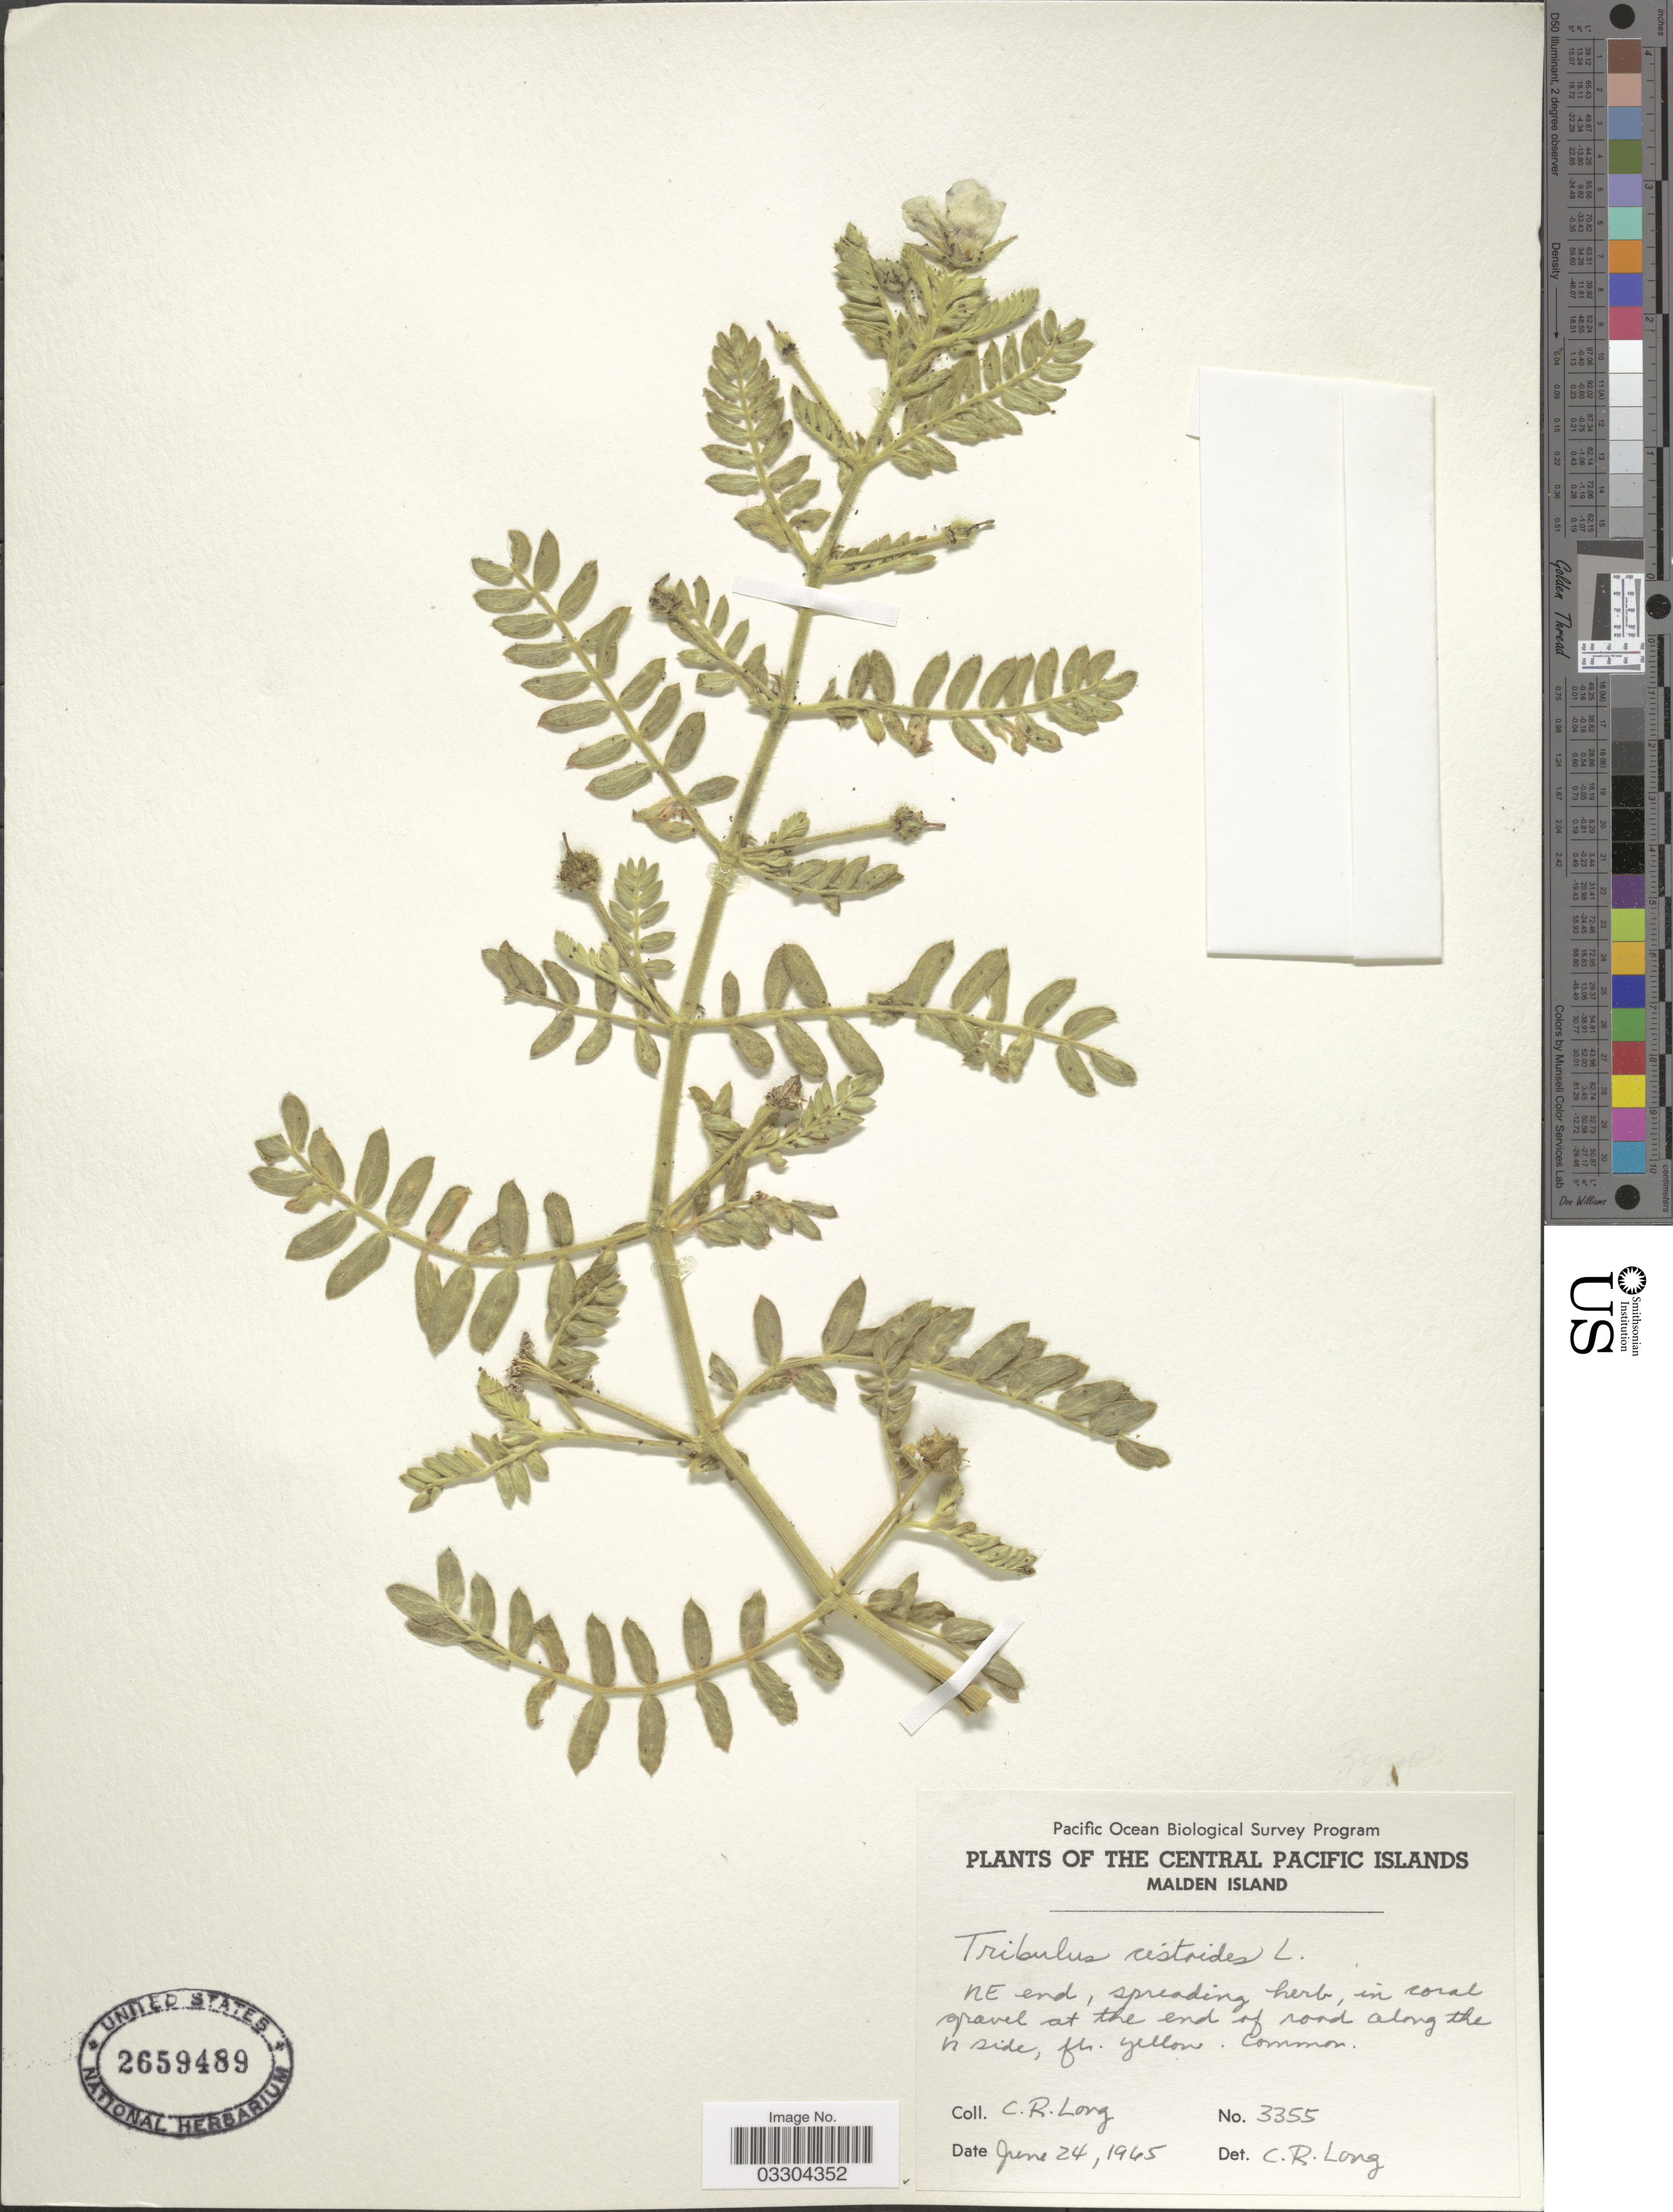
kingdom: Plantae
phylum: Tracheophyta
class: Magnoliopsida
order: Zygophyllales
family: Zygophyllaceae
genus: Tribulus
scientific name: Tribulus cistoides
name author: L.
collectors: C. R. Long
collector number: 3355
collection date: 1965-06-24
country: Kiribati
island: Malden Island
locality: The Central Pacific Islands. Malden Island. NE end, in coral gravel at the end of road along the n side.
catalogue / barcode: US 2659489